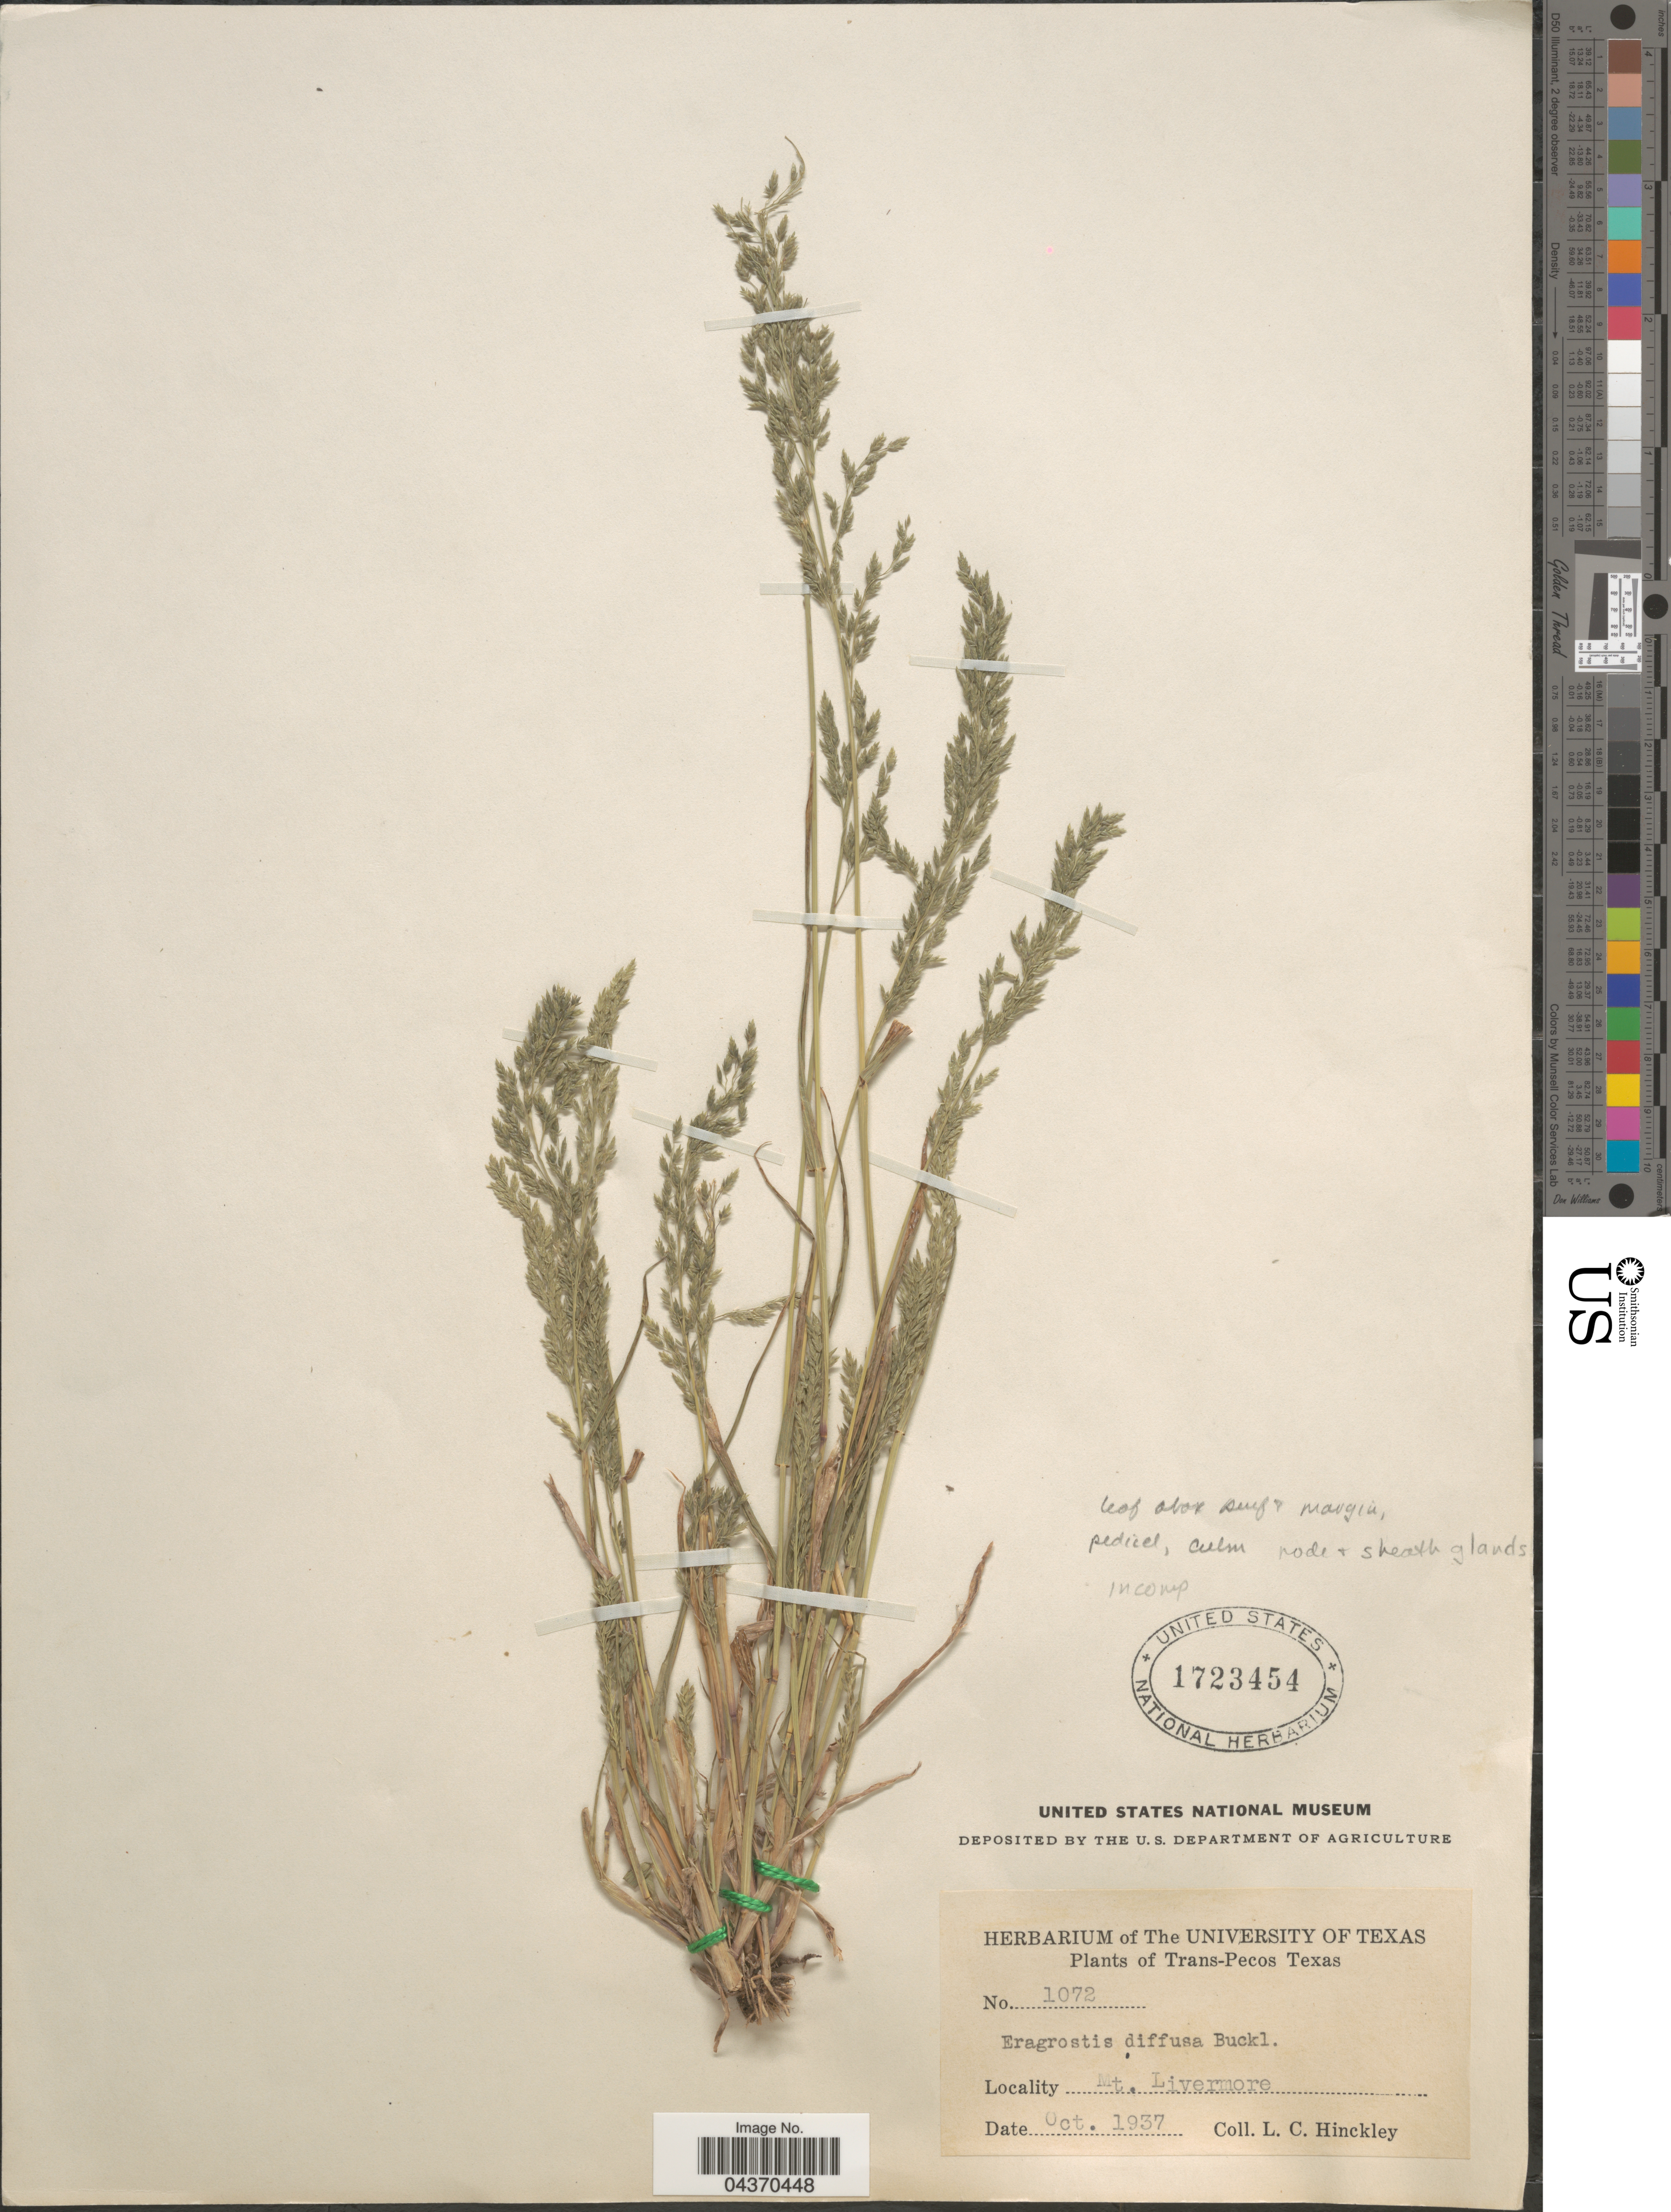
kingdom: Plantae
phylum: Tracheophyta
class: Liliopsida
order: Poales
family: Poaceae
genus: Eragrostis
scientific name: Eragrostis pectinacea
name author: (Michx.) Nees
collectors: L. Hinckley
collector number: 1072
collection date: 1937-10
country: United States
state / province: Texas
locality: Trans-Pecos Texas. Mt. Livermore.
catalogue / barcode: US 1723454